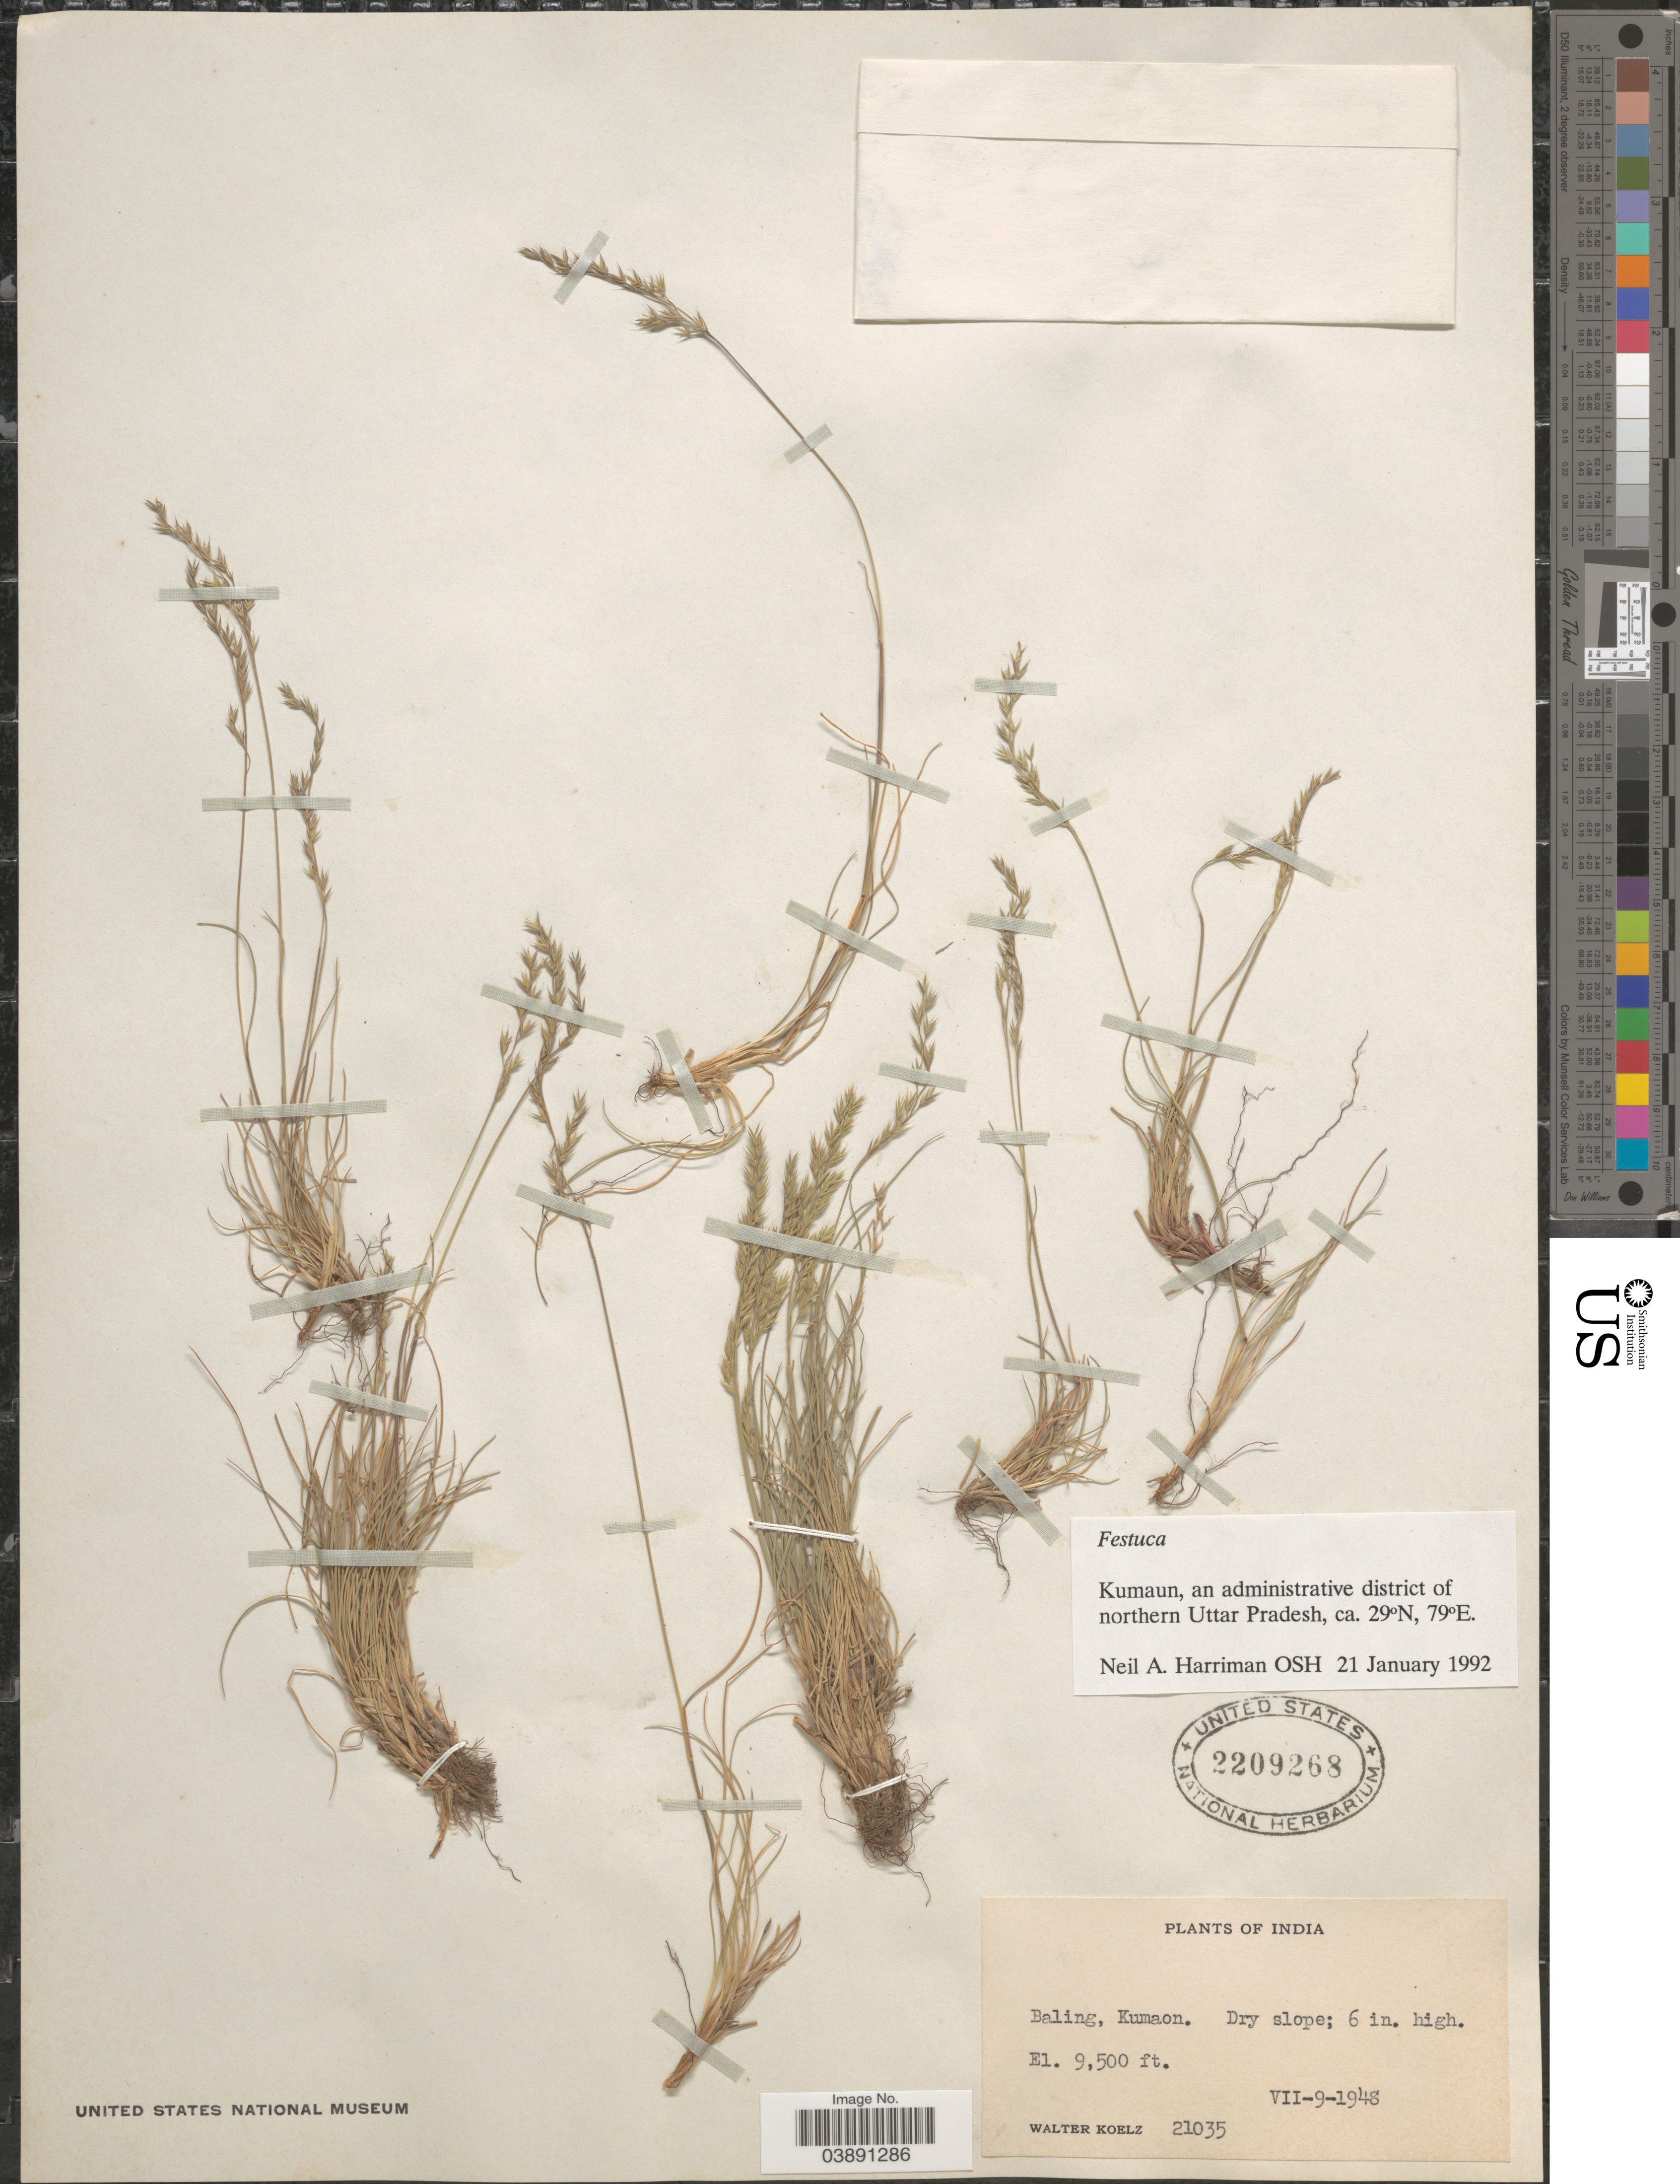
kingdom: Plantae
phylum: Tracheophyta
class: Liliopsida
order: Poales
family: Poaceae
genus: Festuca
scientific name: Festuca sp.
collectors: W. N. Koelz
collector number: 21035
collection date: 1948-07-09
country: India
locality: Baling, Kumaon.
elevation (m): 2896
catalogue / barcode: US 2209268